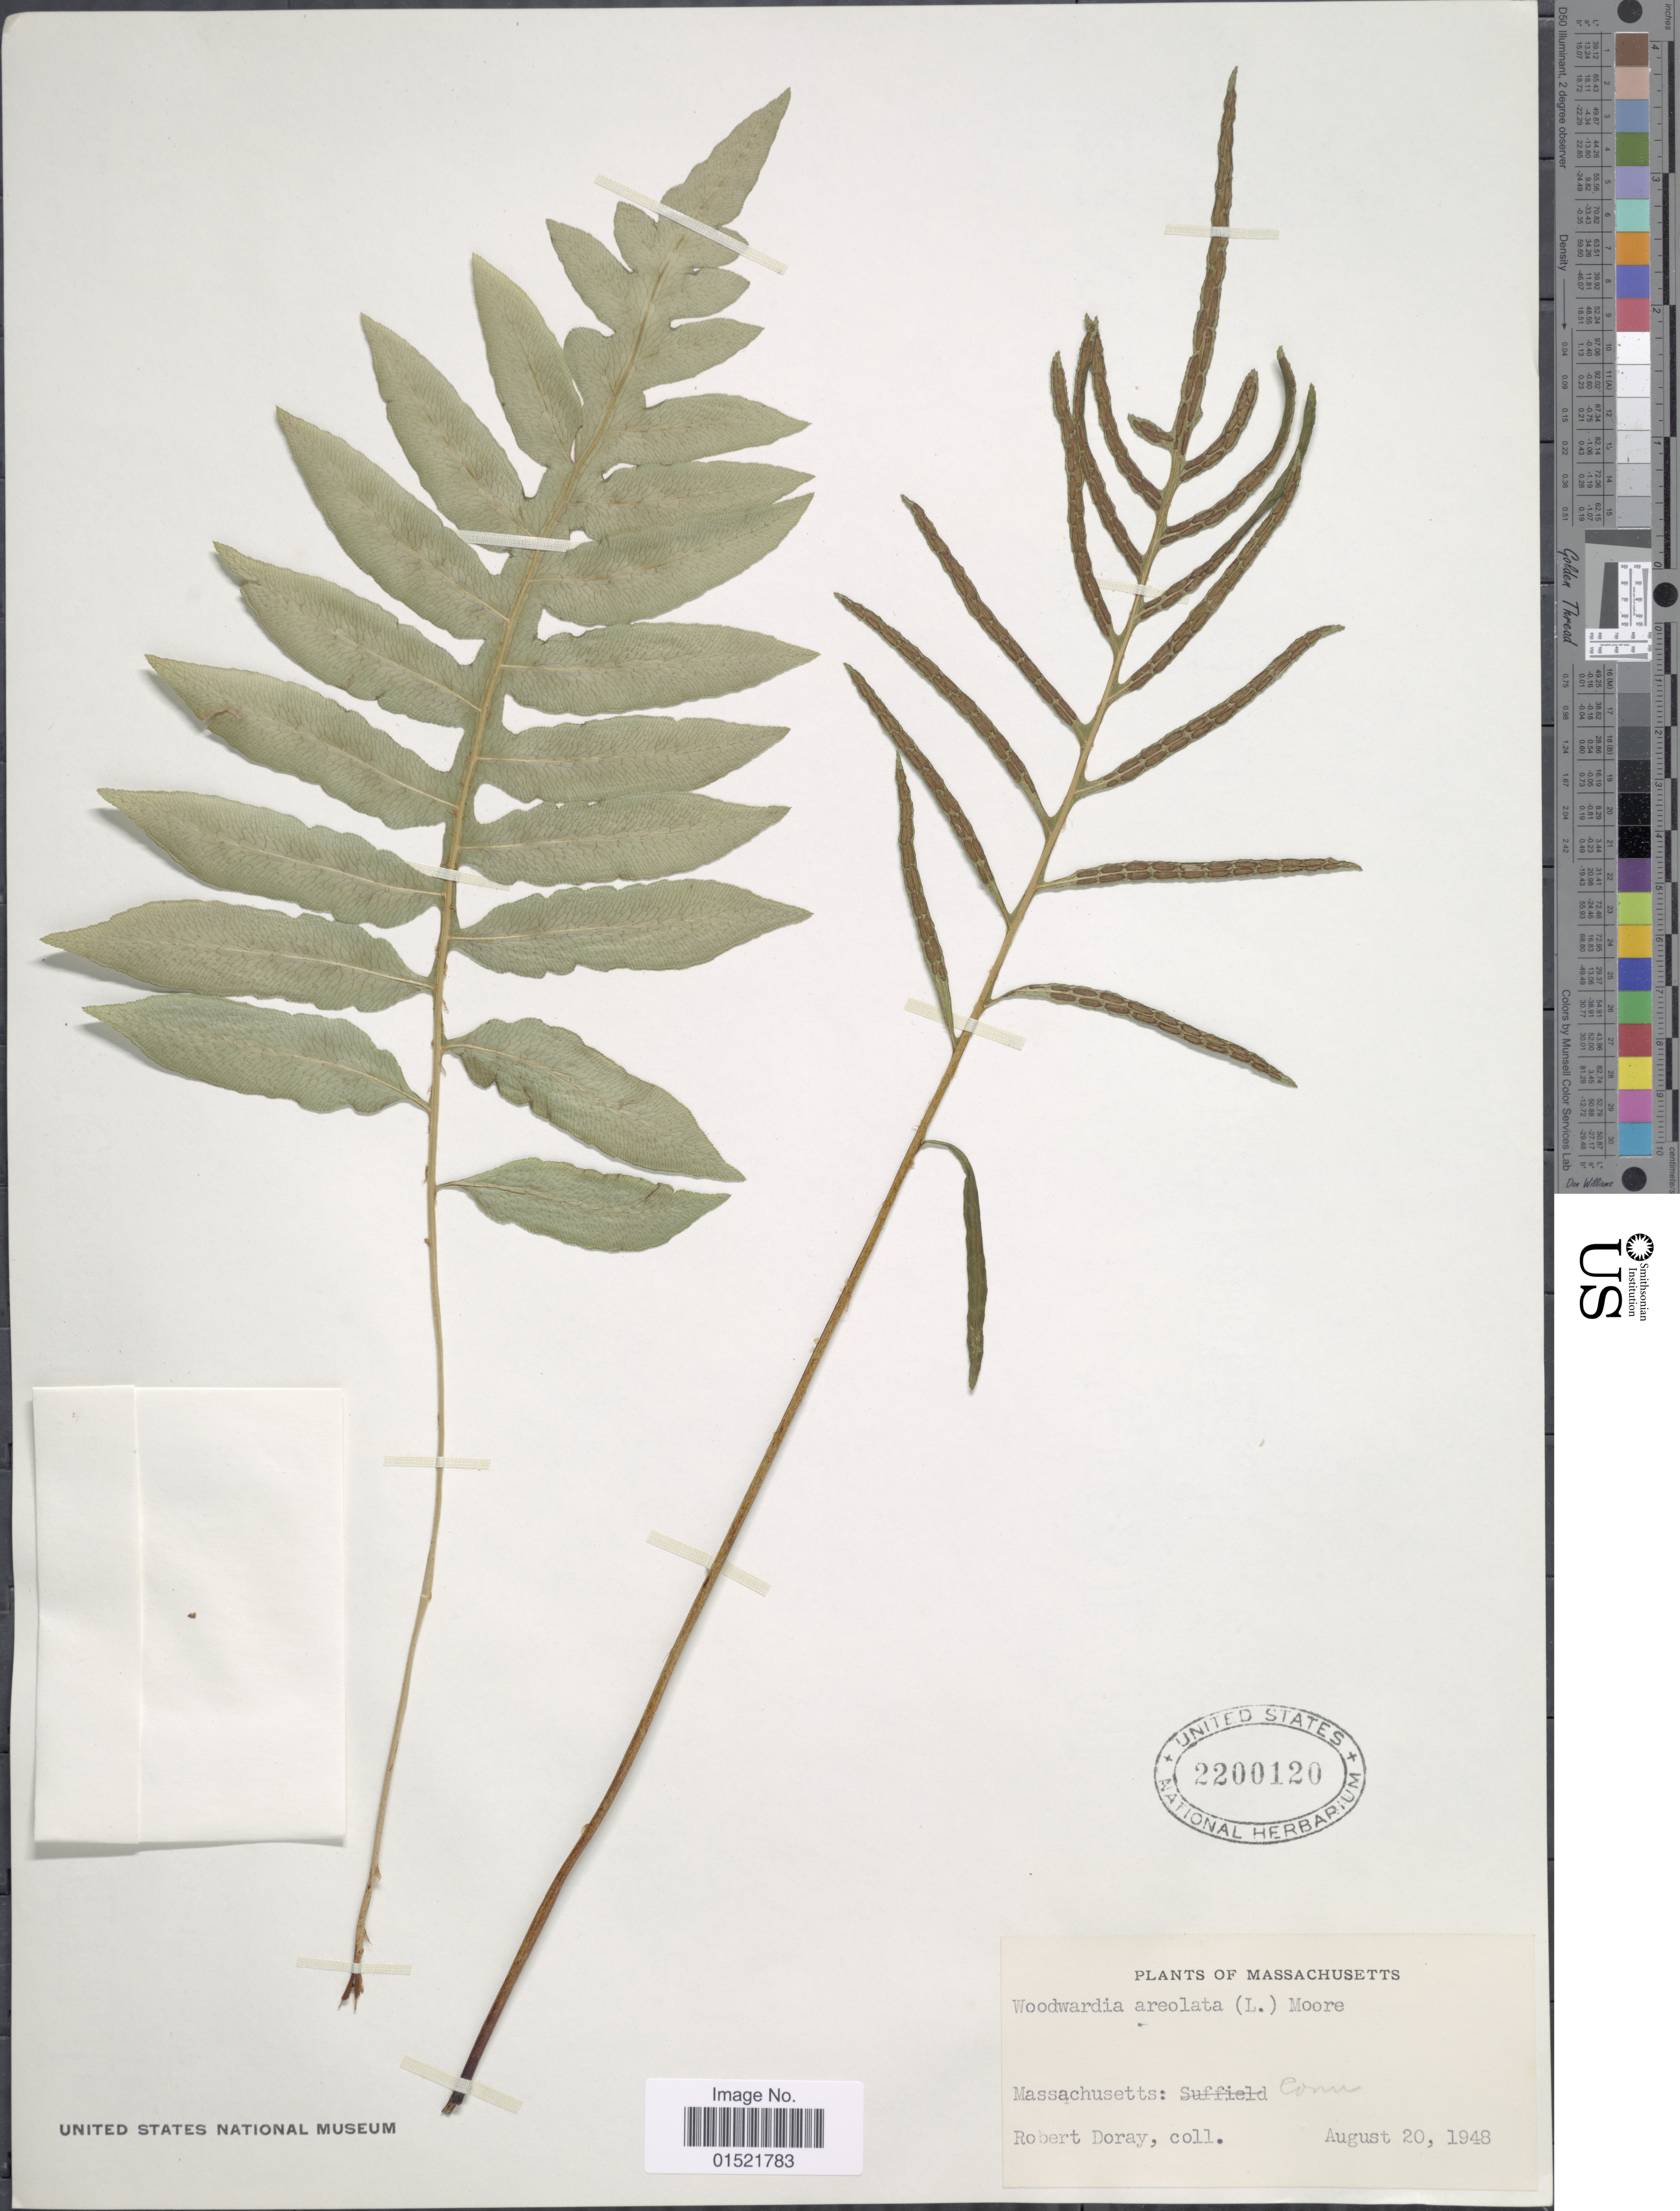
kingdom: Plantae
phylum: Tracheophyta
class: Polypodiopsida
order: Polypodiales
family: Blechnaceae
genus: Woodwardia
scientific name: Woodwardia areolata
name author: (L.) T. Moore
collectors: R. Doray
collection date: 1948-08-20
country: United States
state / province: Massachusetts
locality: Conn.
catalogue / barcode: US 2200120